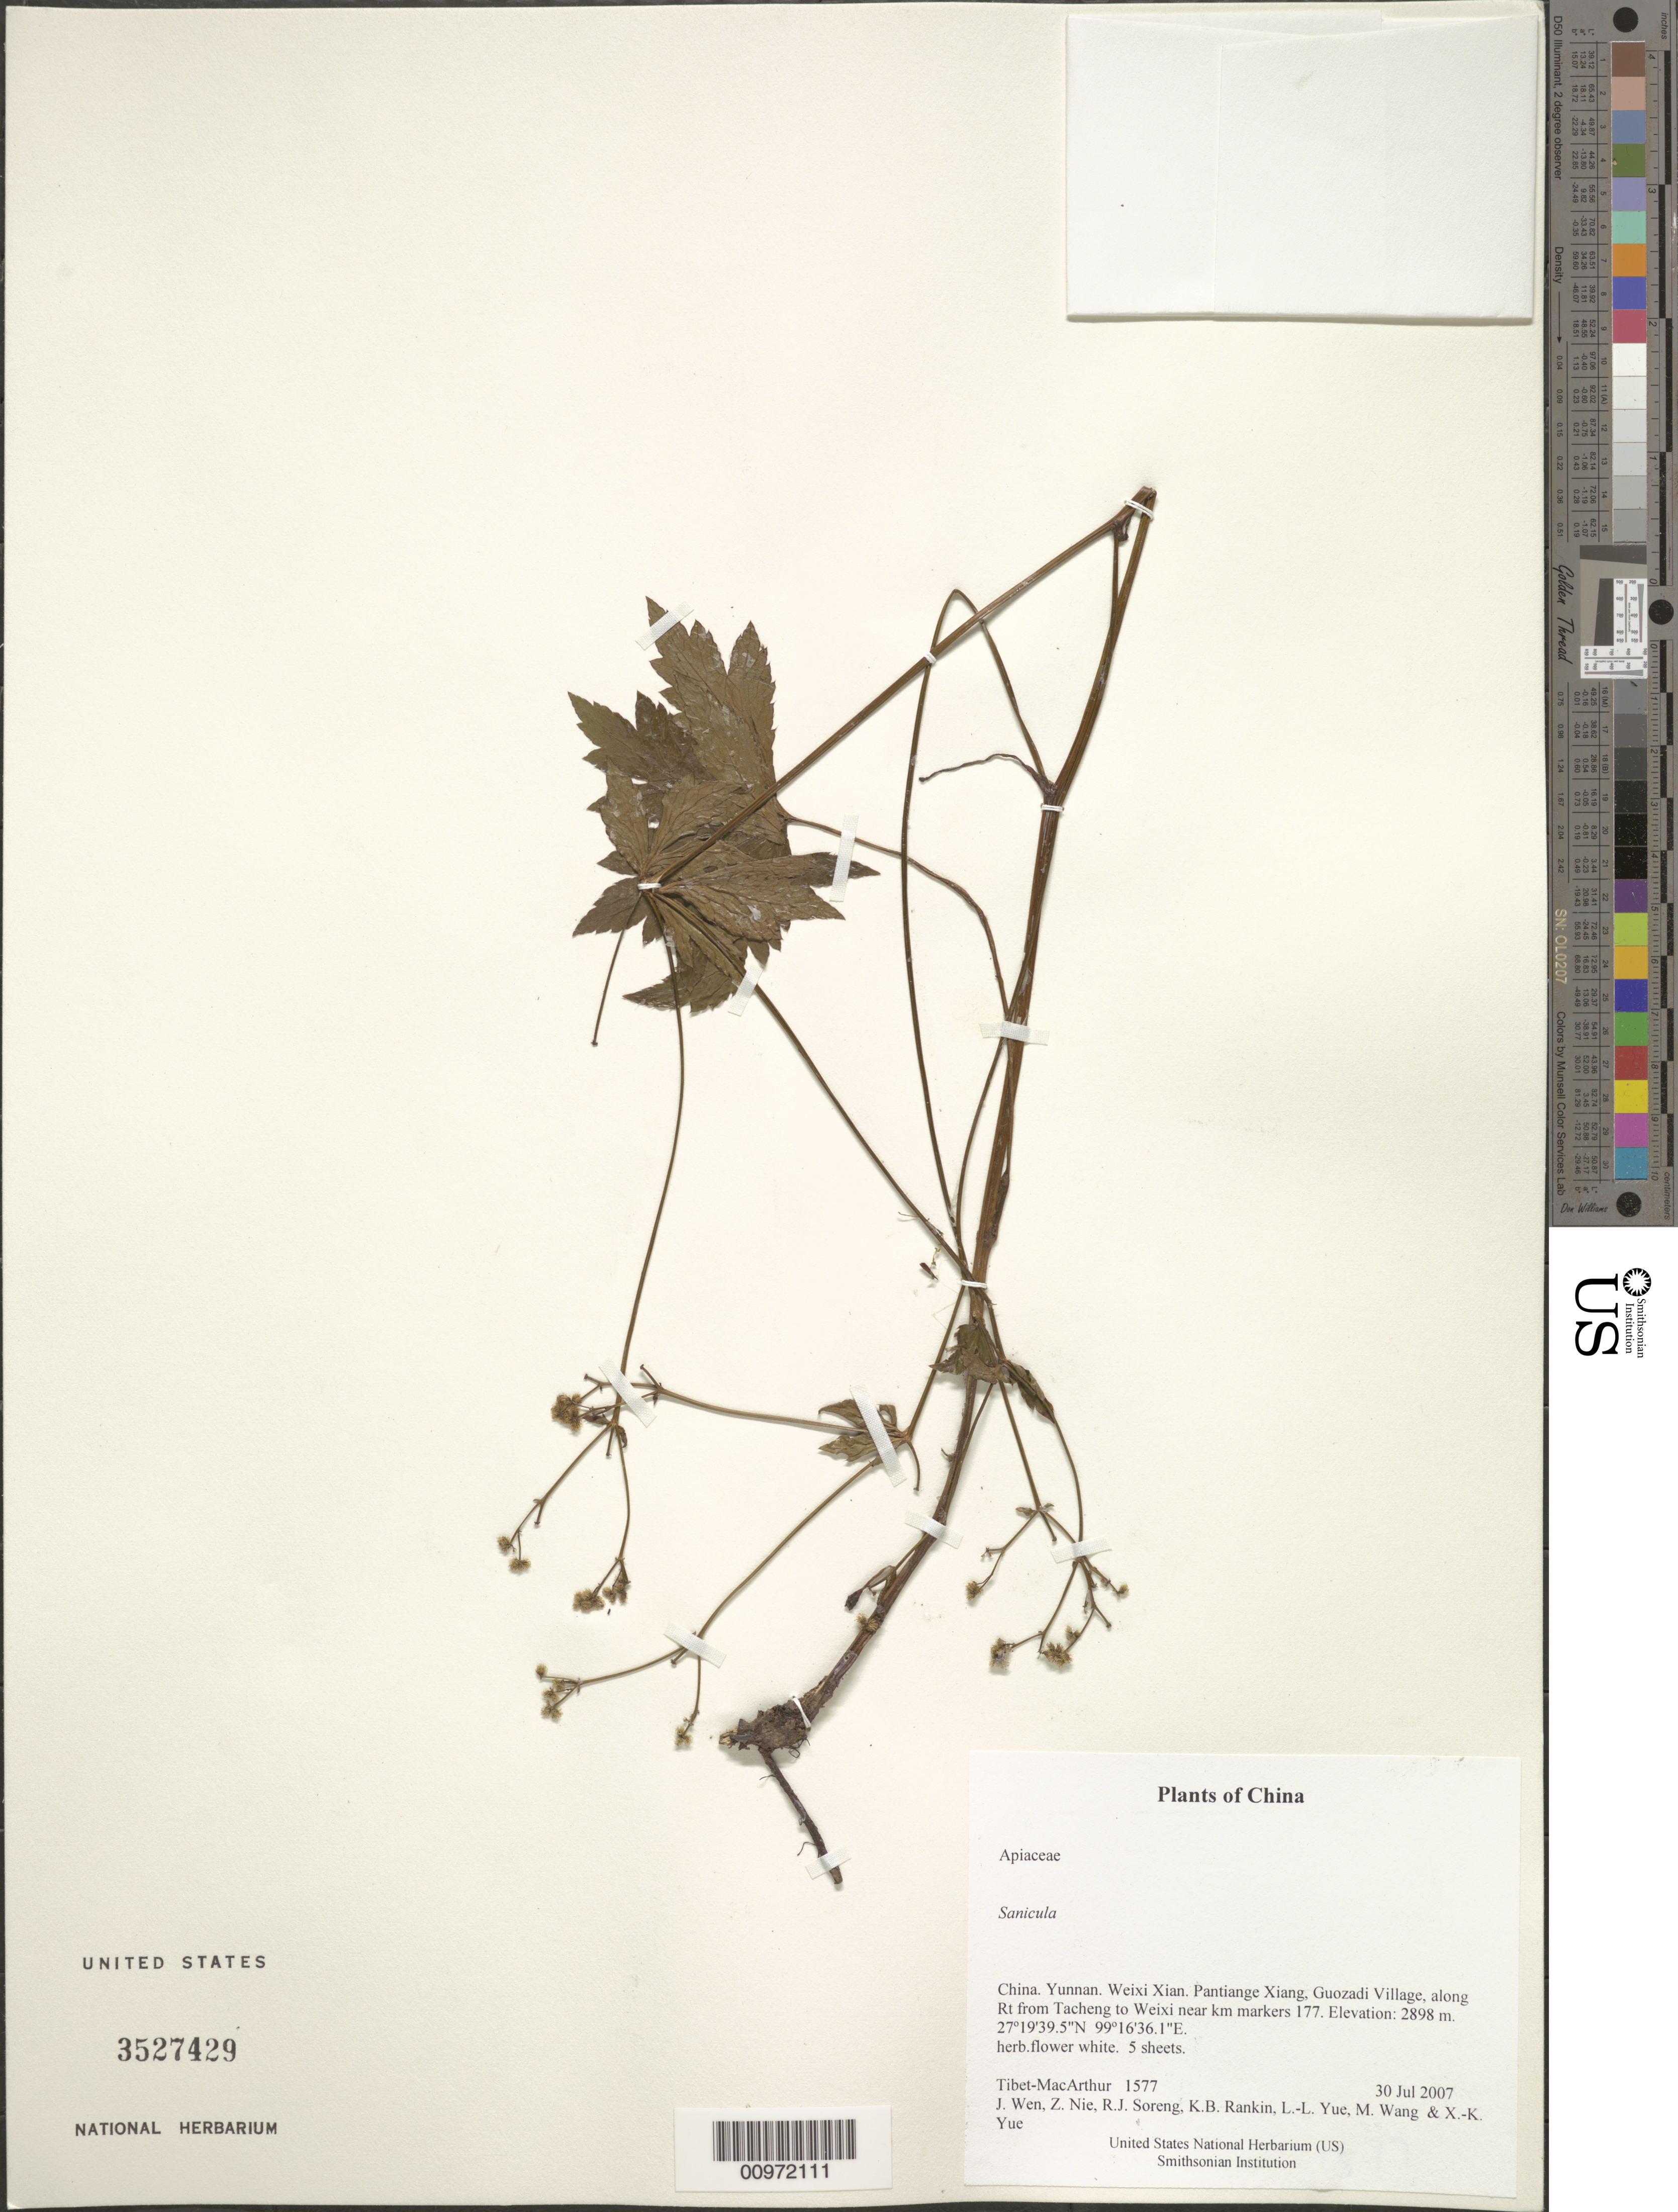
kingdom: Plantae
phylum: Tracheophyta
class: Magnoliopsida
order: Apiales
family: Apiaceae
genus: Sanicula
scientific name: Sanicula sp.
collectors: Tibet-MacArthur, J. Wen, Z. Nie, R. J. Soreng, K. Rankin, L. Yue, M. Wang & X. Yue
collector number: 1577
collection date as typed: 30 Jul 2007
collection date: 2007-07-30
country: China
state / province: Yunnan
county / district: Weixi Xian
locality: Pantiange Xiang, Guozadi Village, along Rt from Tacheng to Weixi near km markers 177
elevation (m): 2898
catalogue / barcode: US 3527429